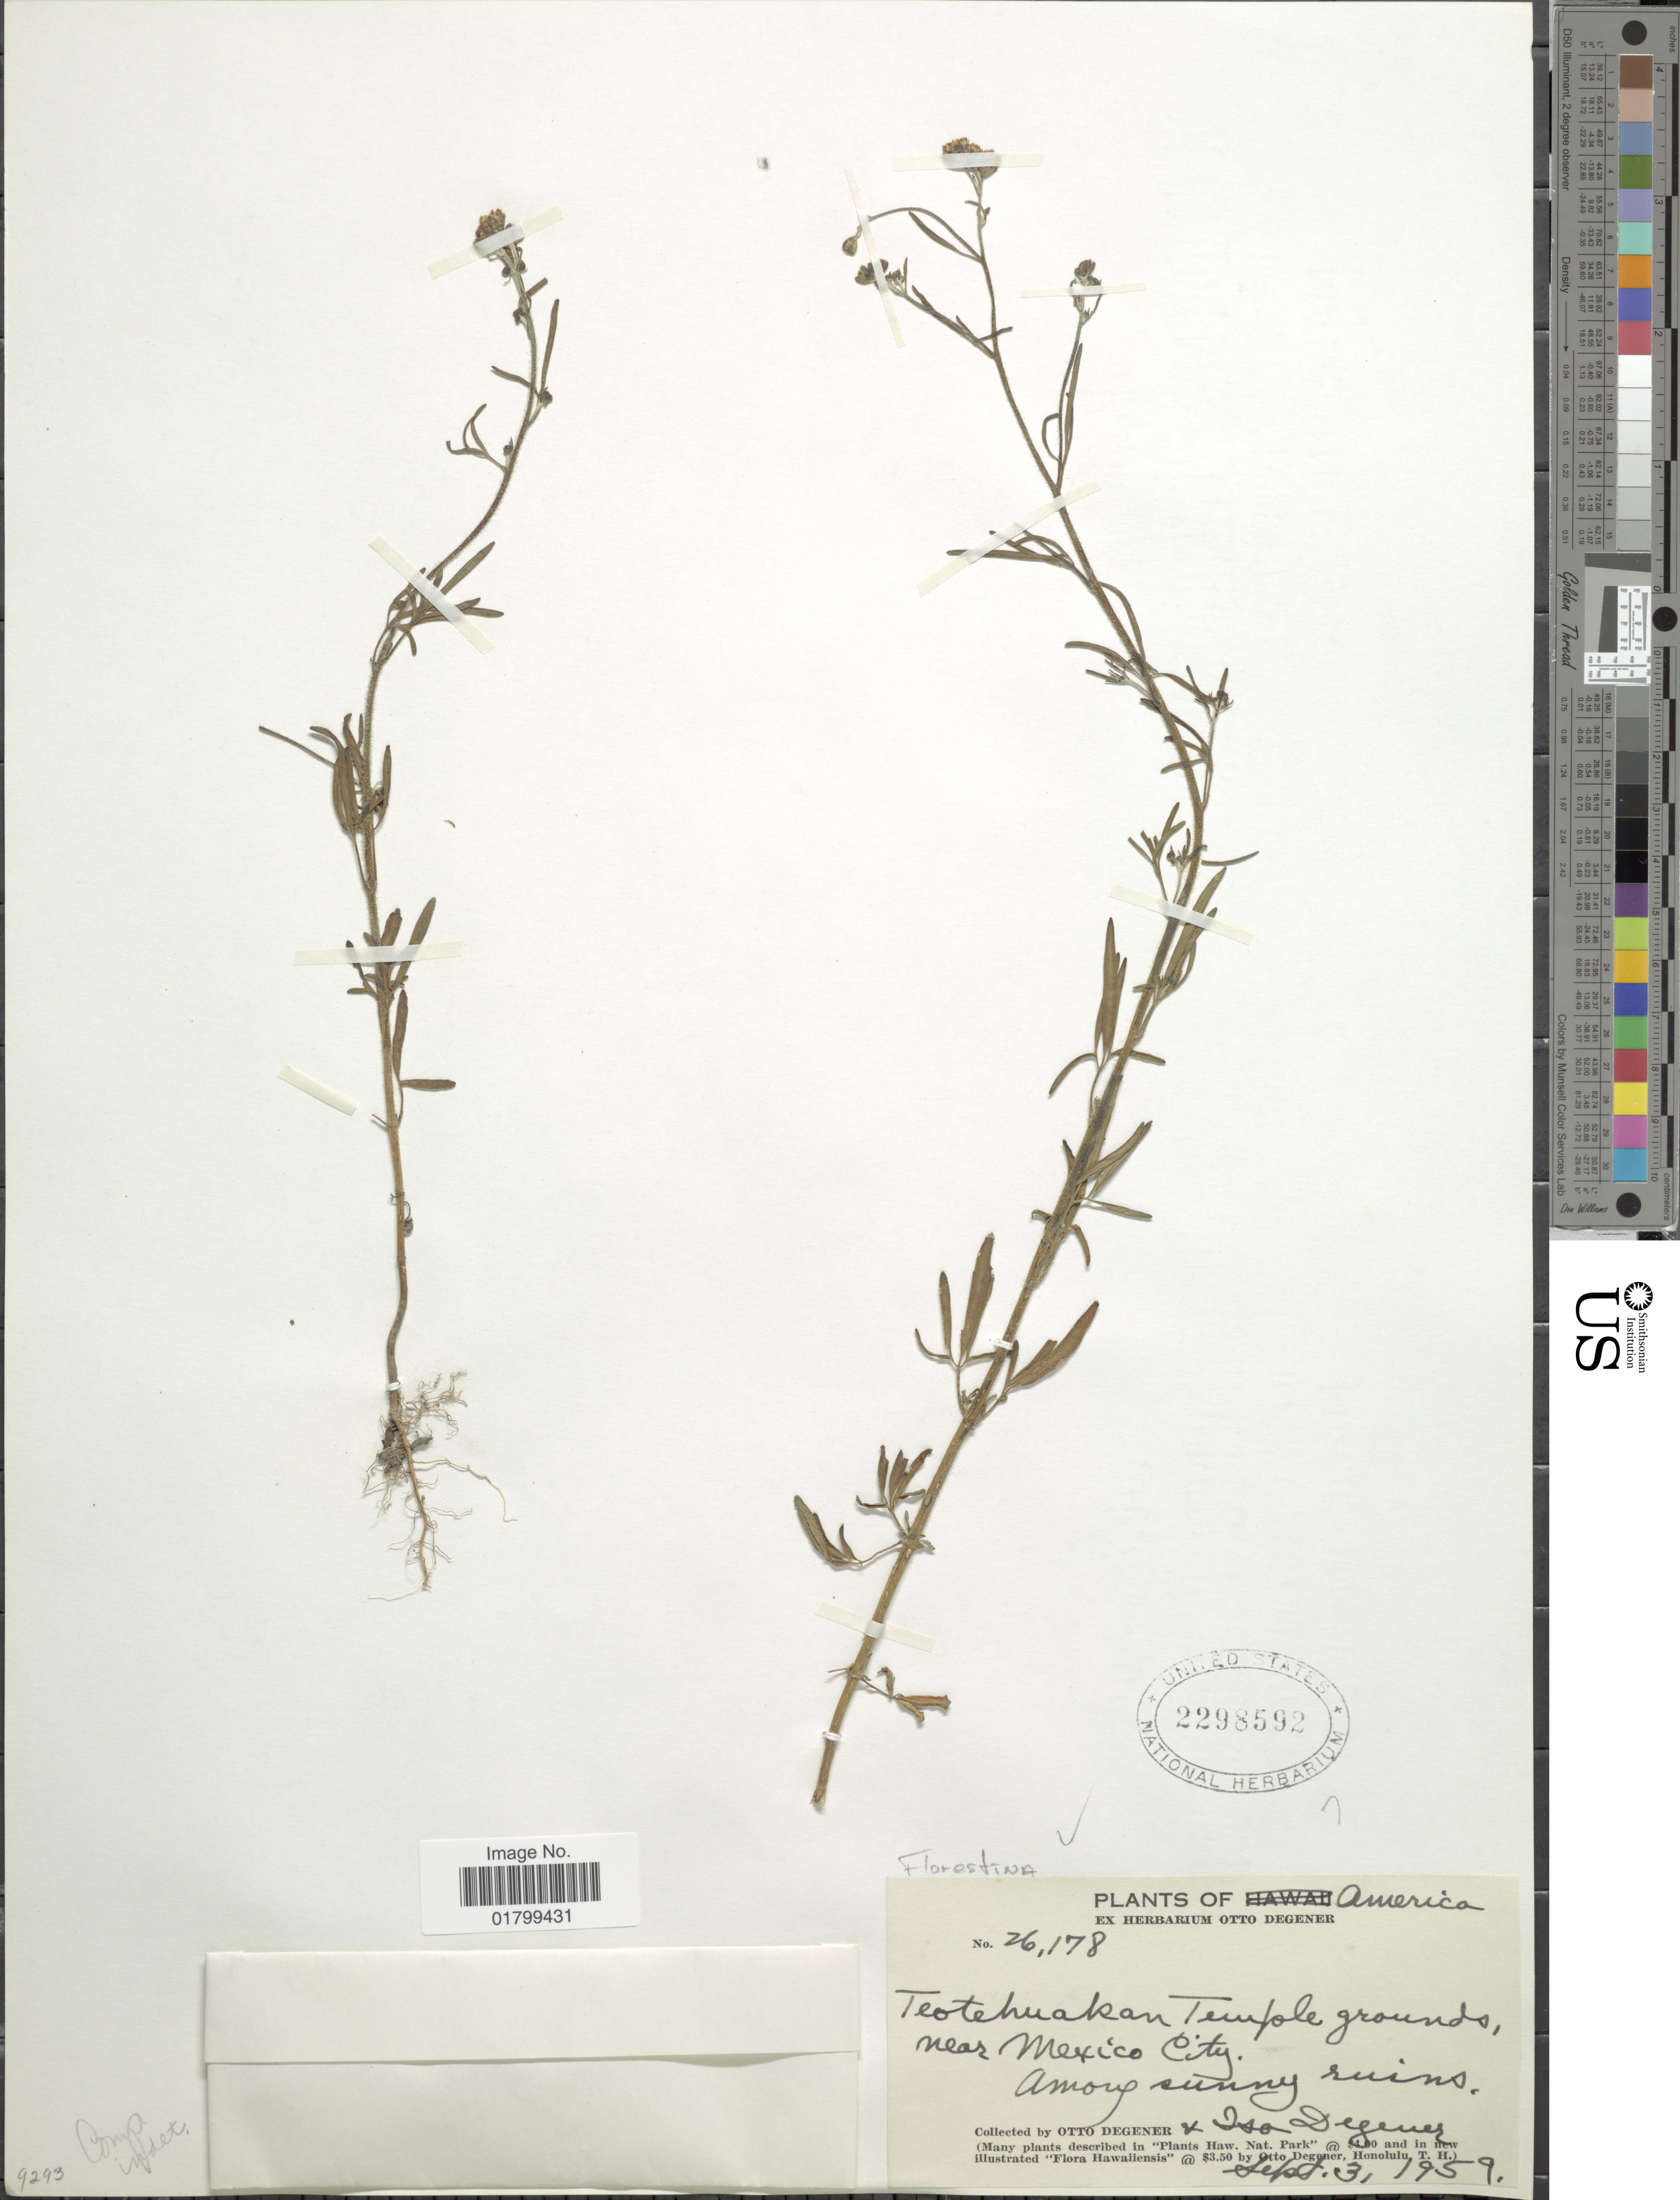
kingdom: Plantae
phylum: Tracheophyta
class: Magnoliopsida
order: Asterales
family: Asteraceae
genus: Florestina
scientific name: Florestina sp.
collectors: O. Degener & I. Degener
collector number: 26178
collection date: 1959-09-03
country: Mexico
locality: Teotehuakan Temple grounds near Mexico City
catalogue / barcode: US 2298592